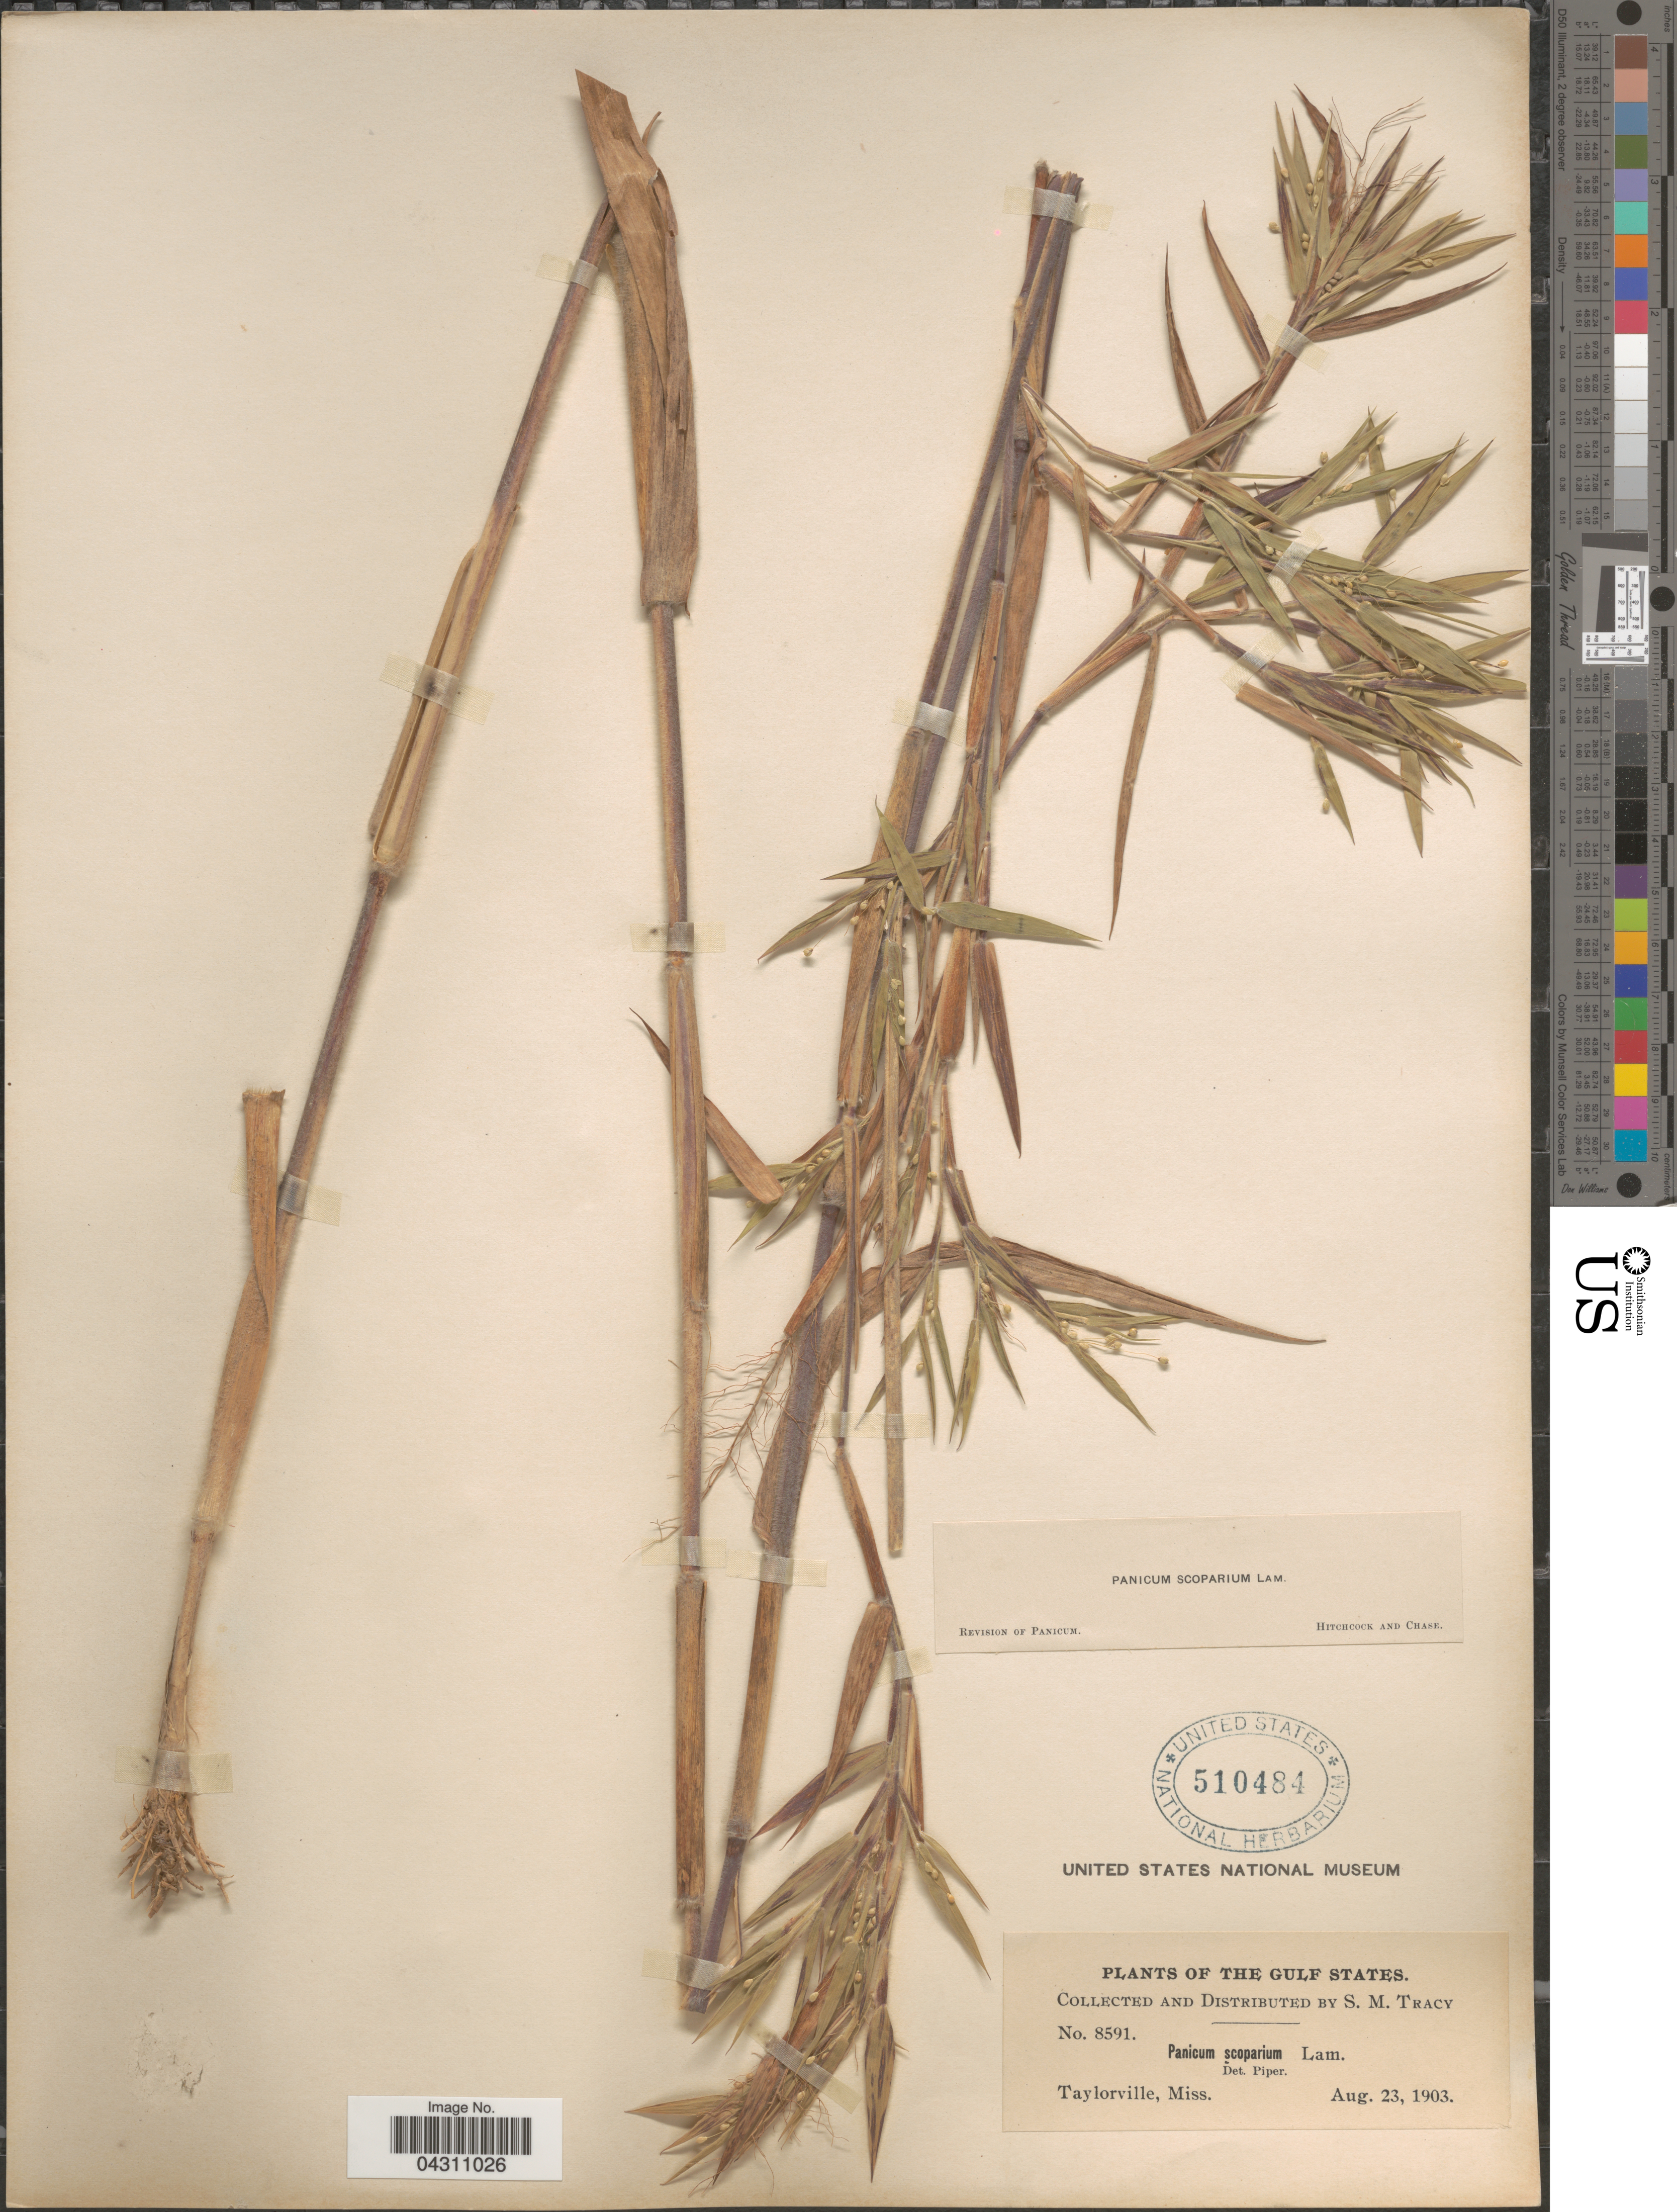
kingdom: Plantae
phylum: Tracheophyta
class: Liliopsida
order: Poales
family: Poaceae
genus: Dichanthelium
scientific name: Dichanthelium scoparium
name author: (Lam.) Gould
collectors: S. M. Tracy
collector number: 8591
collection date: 1903-08-23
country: United States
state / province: Mississippi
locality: Gulf States. Taylorville.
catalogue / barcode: US 510484